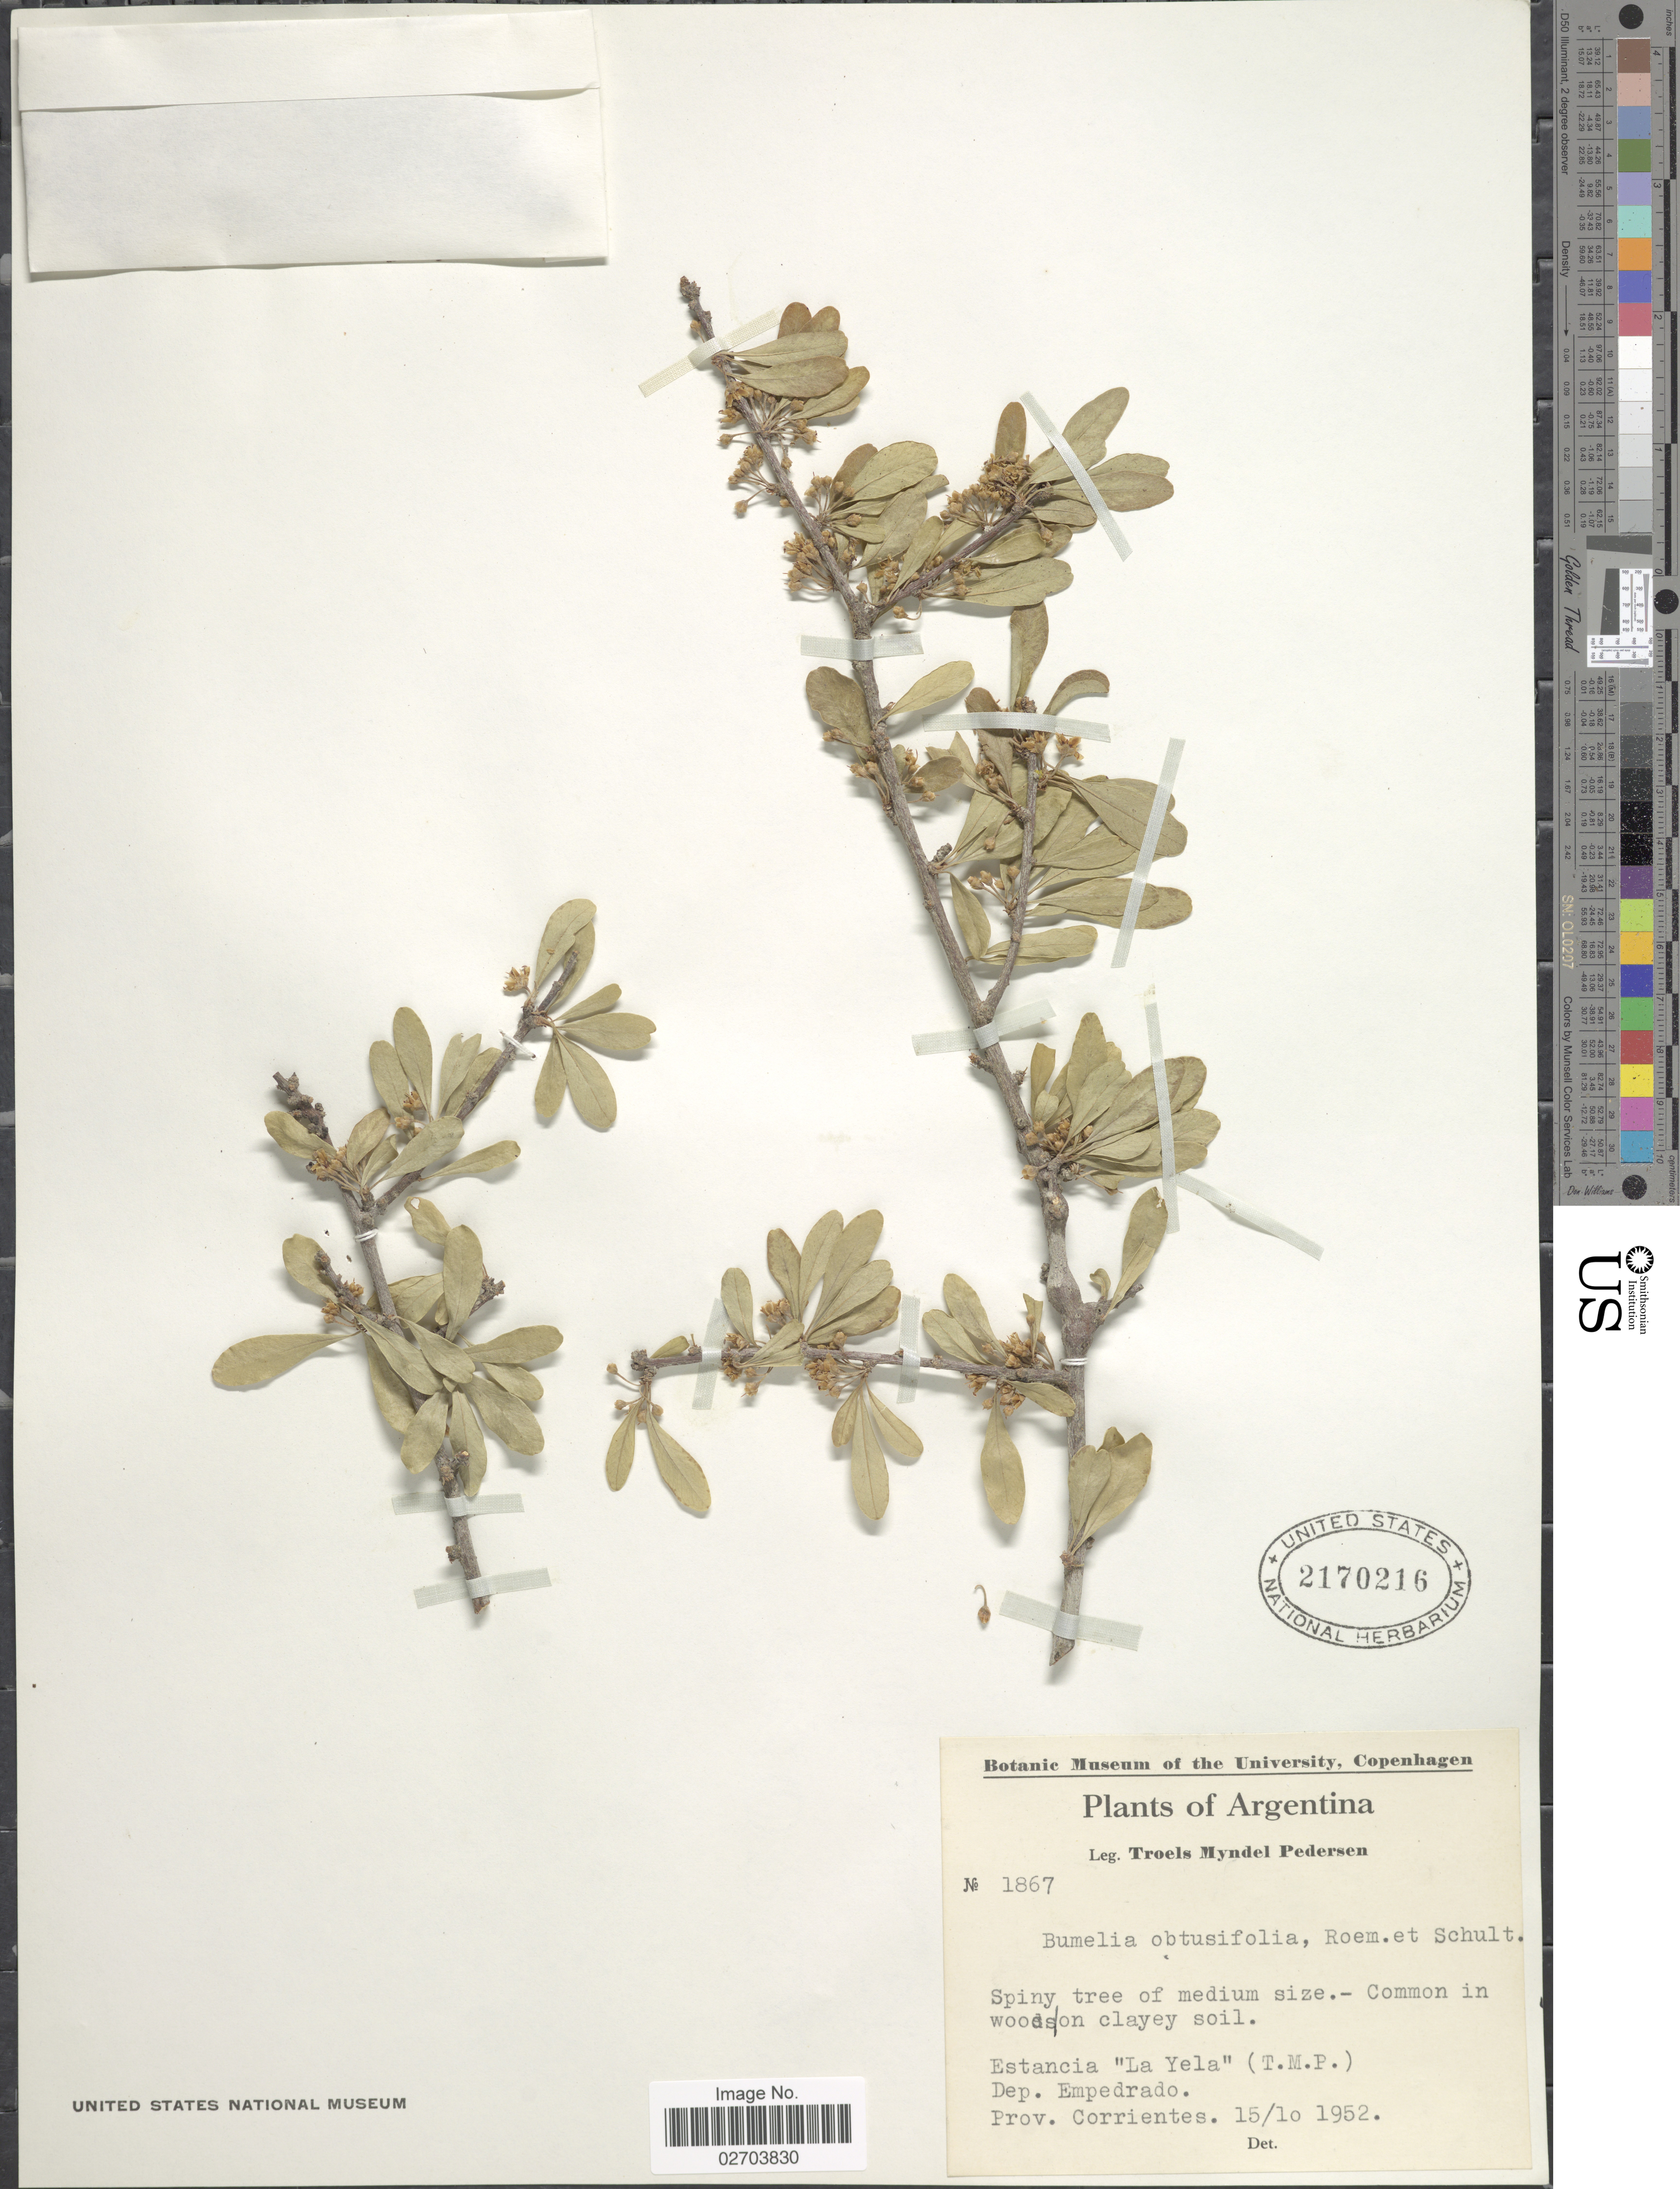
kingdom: Plantae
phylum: Tracheophyta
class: Magnoliopsida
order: Ericales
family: Sapotaceae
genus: Sideroxylon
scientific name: Sideroxylon obtusifolium subsp. obtusifolium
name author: (Roem. & Schult.) T.D. Penn.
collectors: T. Pederson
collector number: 1867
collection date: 1952-10-15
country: Argentina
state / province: Corrientes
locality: Estancia "La Yela" (T.M.P.). Dep. Empedrado.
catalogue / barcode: US 2170216